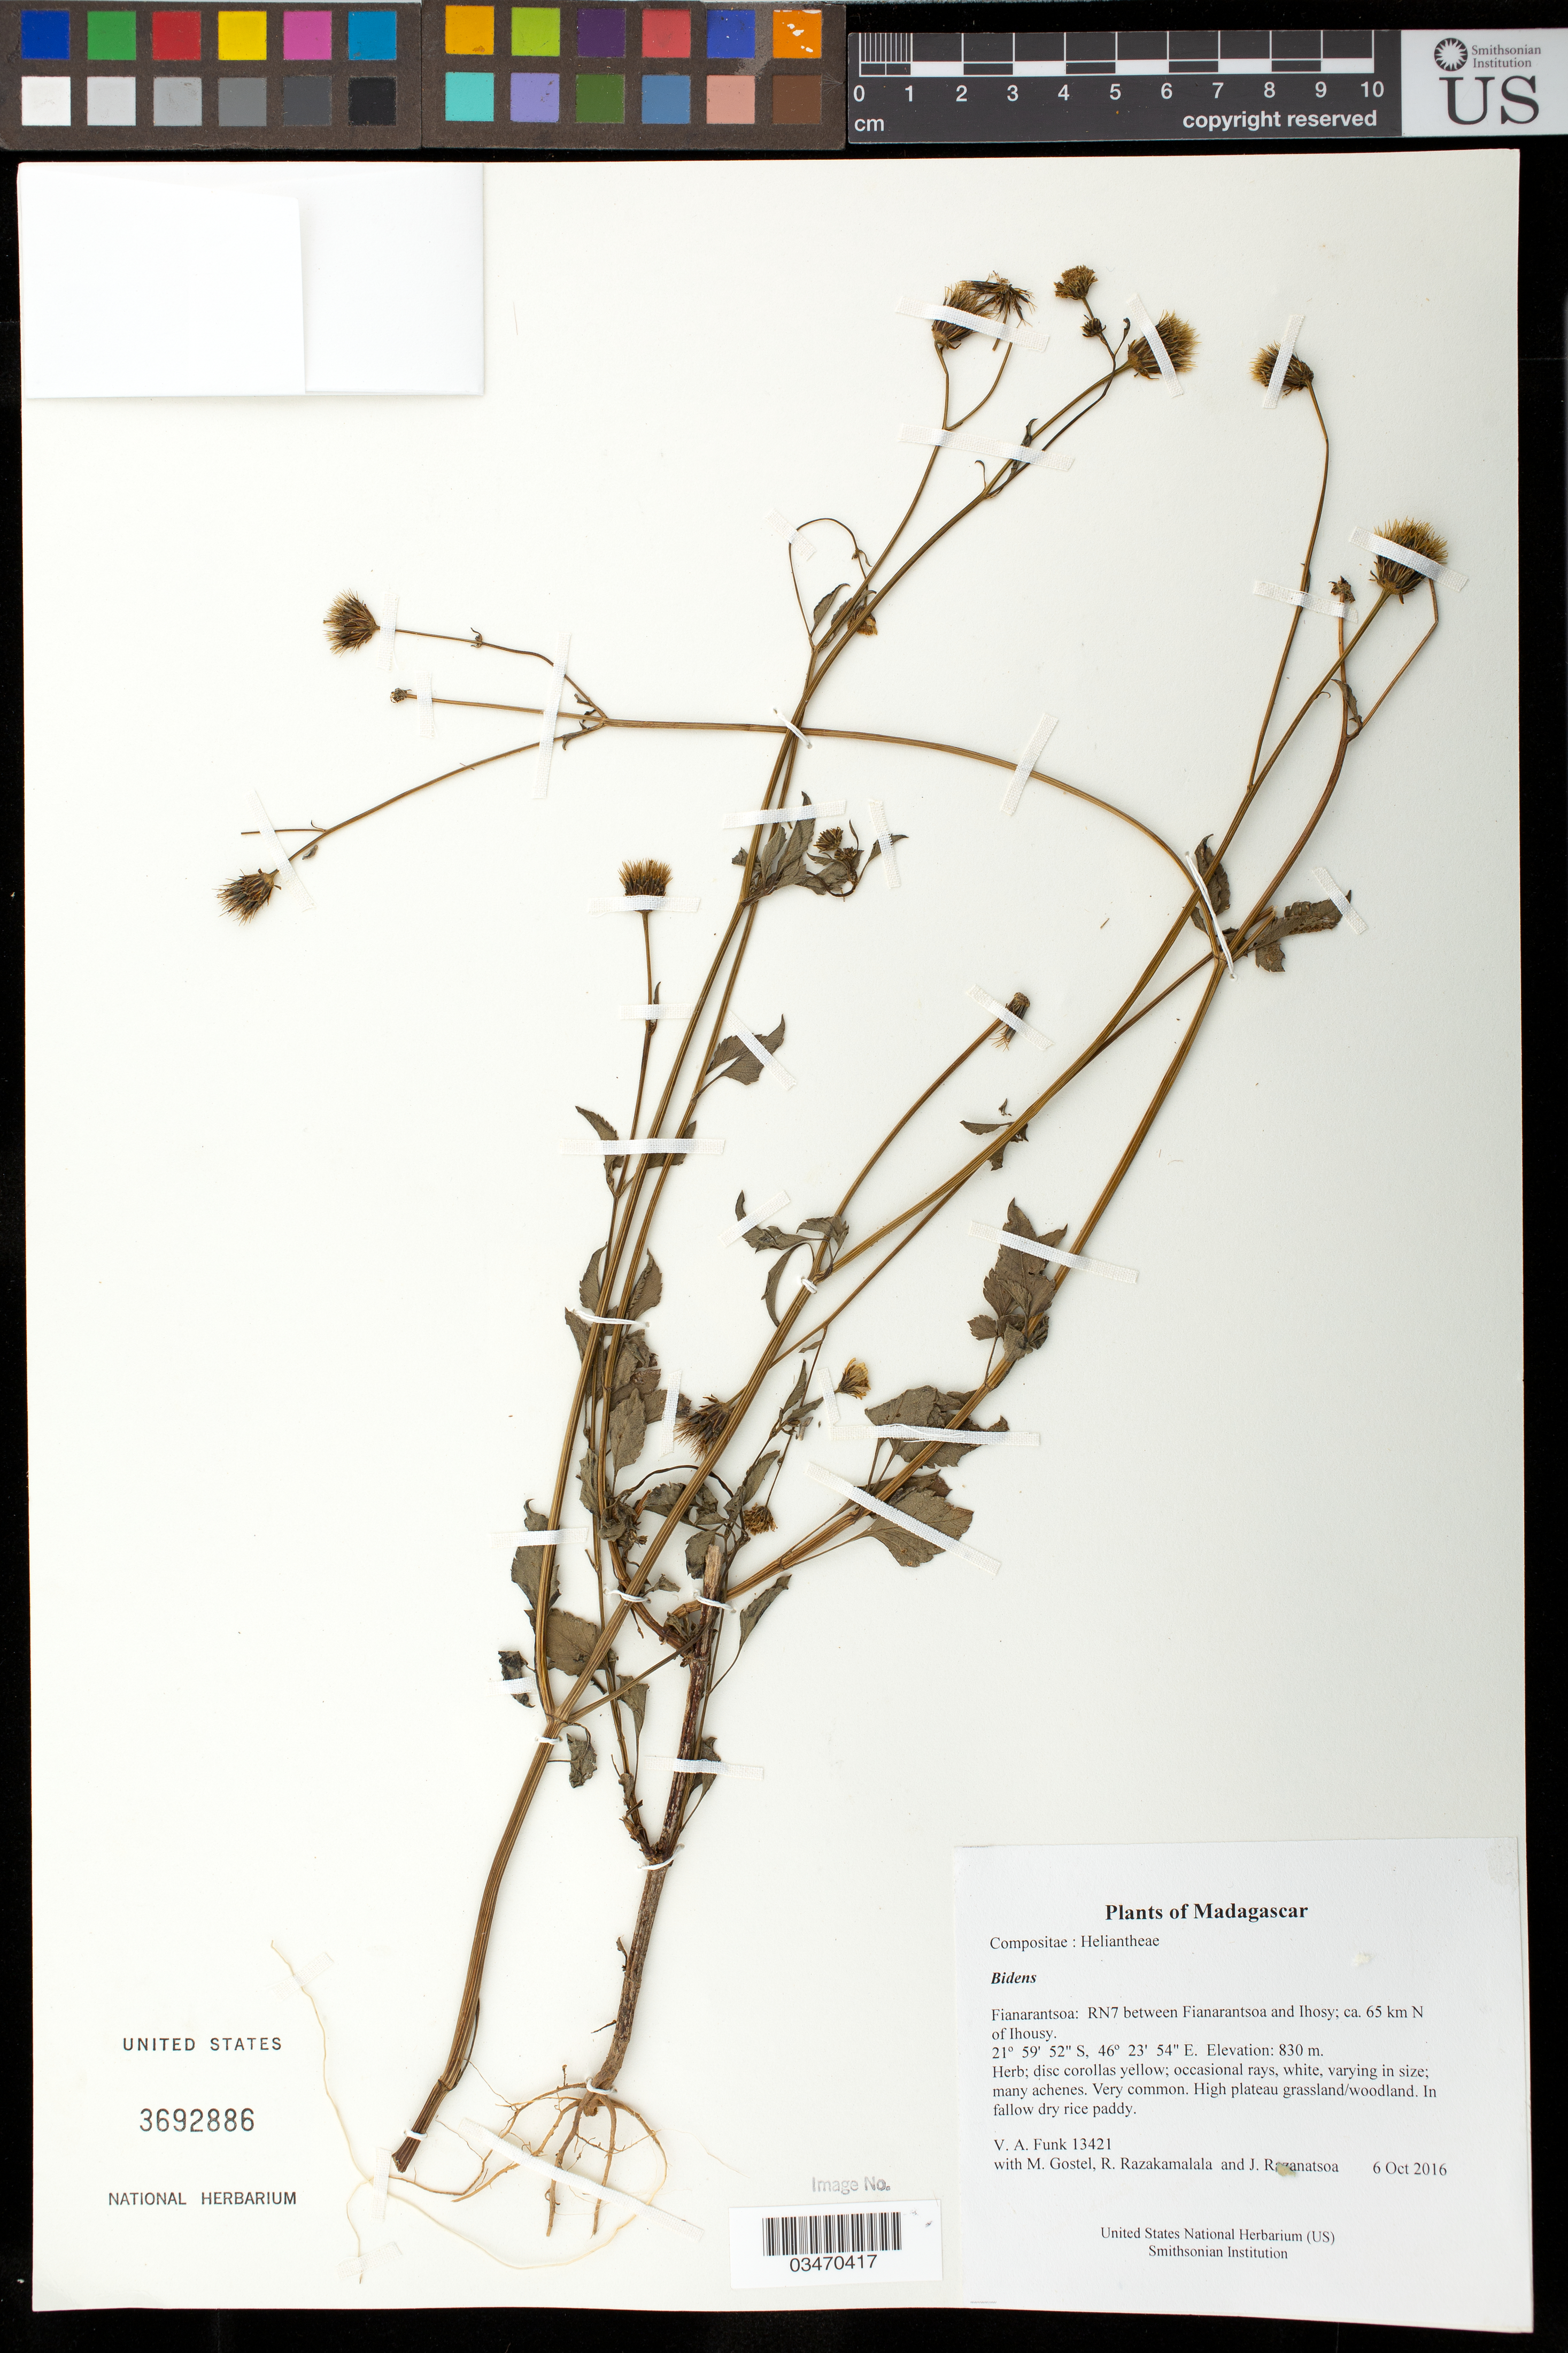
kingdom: Plantae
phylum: Tracheophyta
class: Magnoliopsida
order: Asterales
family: Asteraceae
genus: Bidens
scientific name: Bidens sp.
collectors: M. R. Gostel, R. Razakamalala & J. Razanatsoa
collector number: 13421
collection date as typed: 6 Oct 2016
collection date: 2016-10-06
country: Madagascar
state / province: Ihorombe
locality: RN7 between Fianarantsoa and Ihosy; ca. 65 km N of Ihousy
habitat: High plateau grassland/woodland. In fallow dry rice paddy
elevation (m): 830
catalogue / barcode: US 3692886